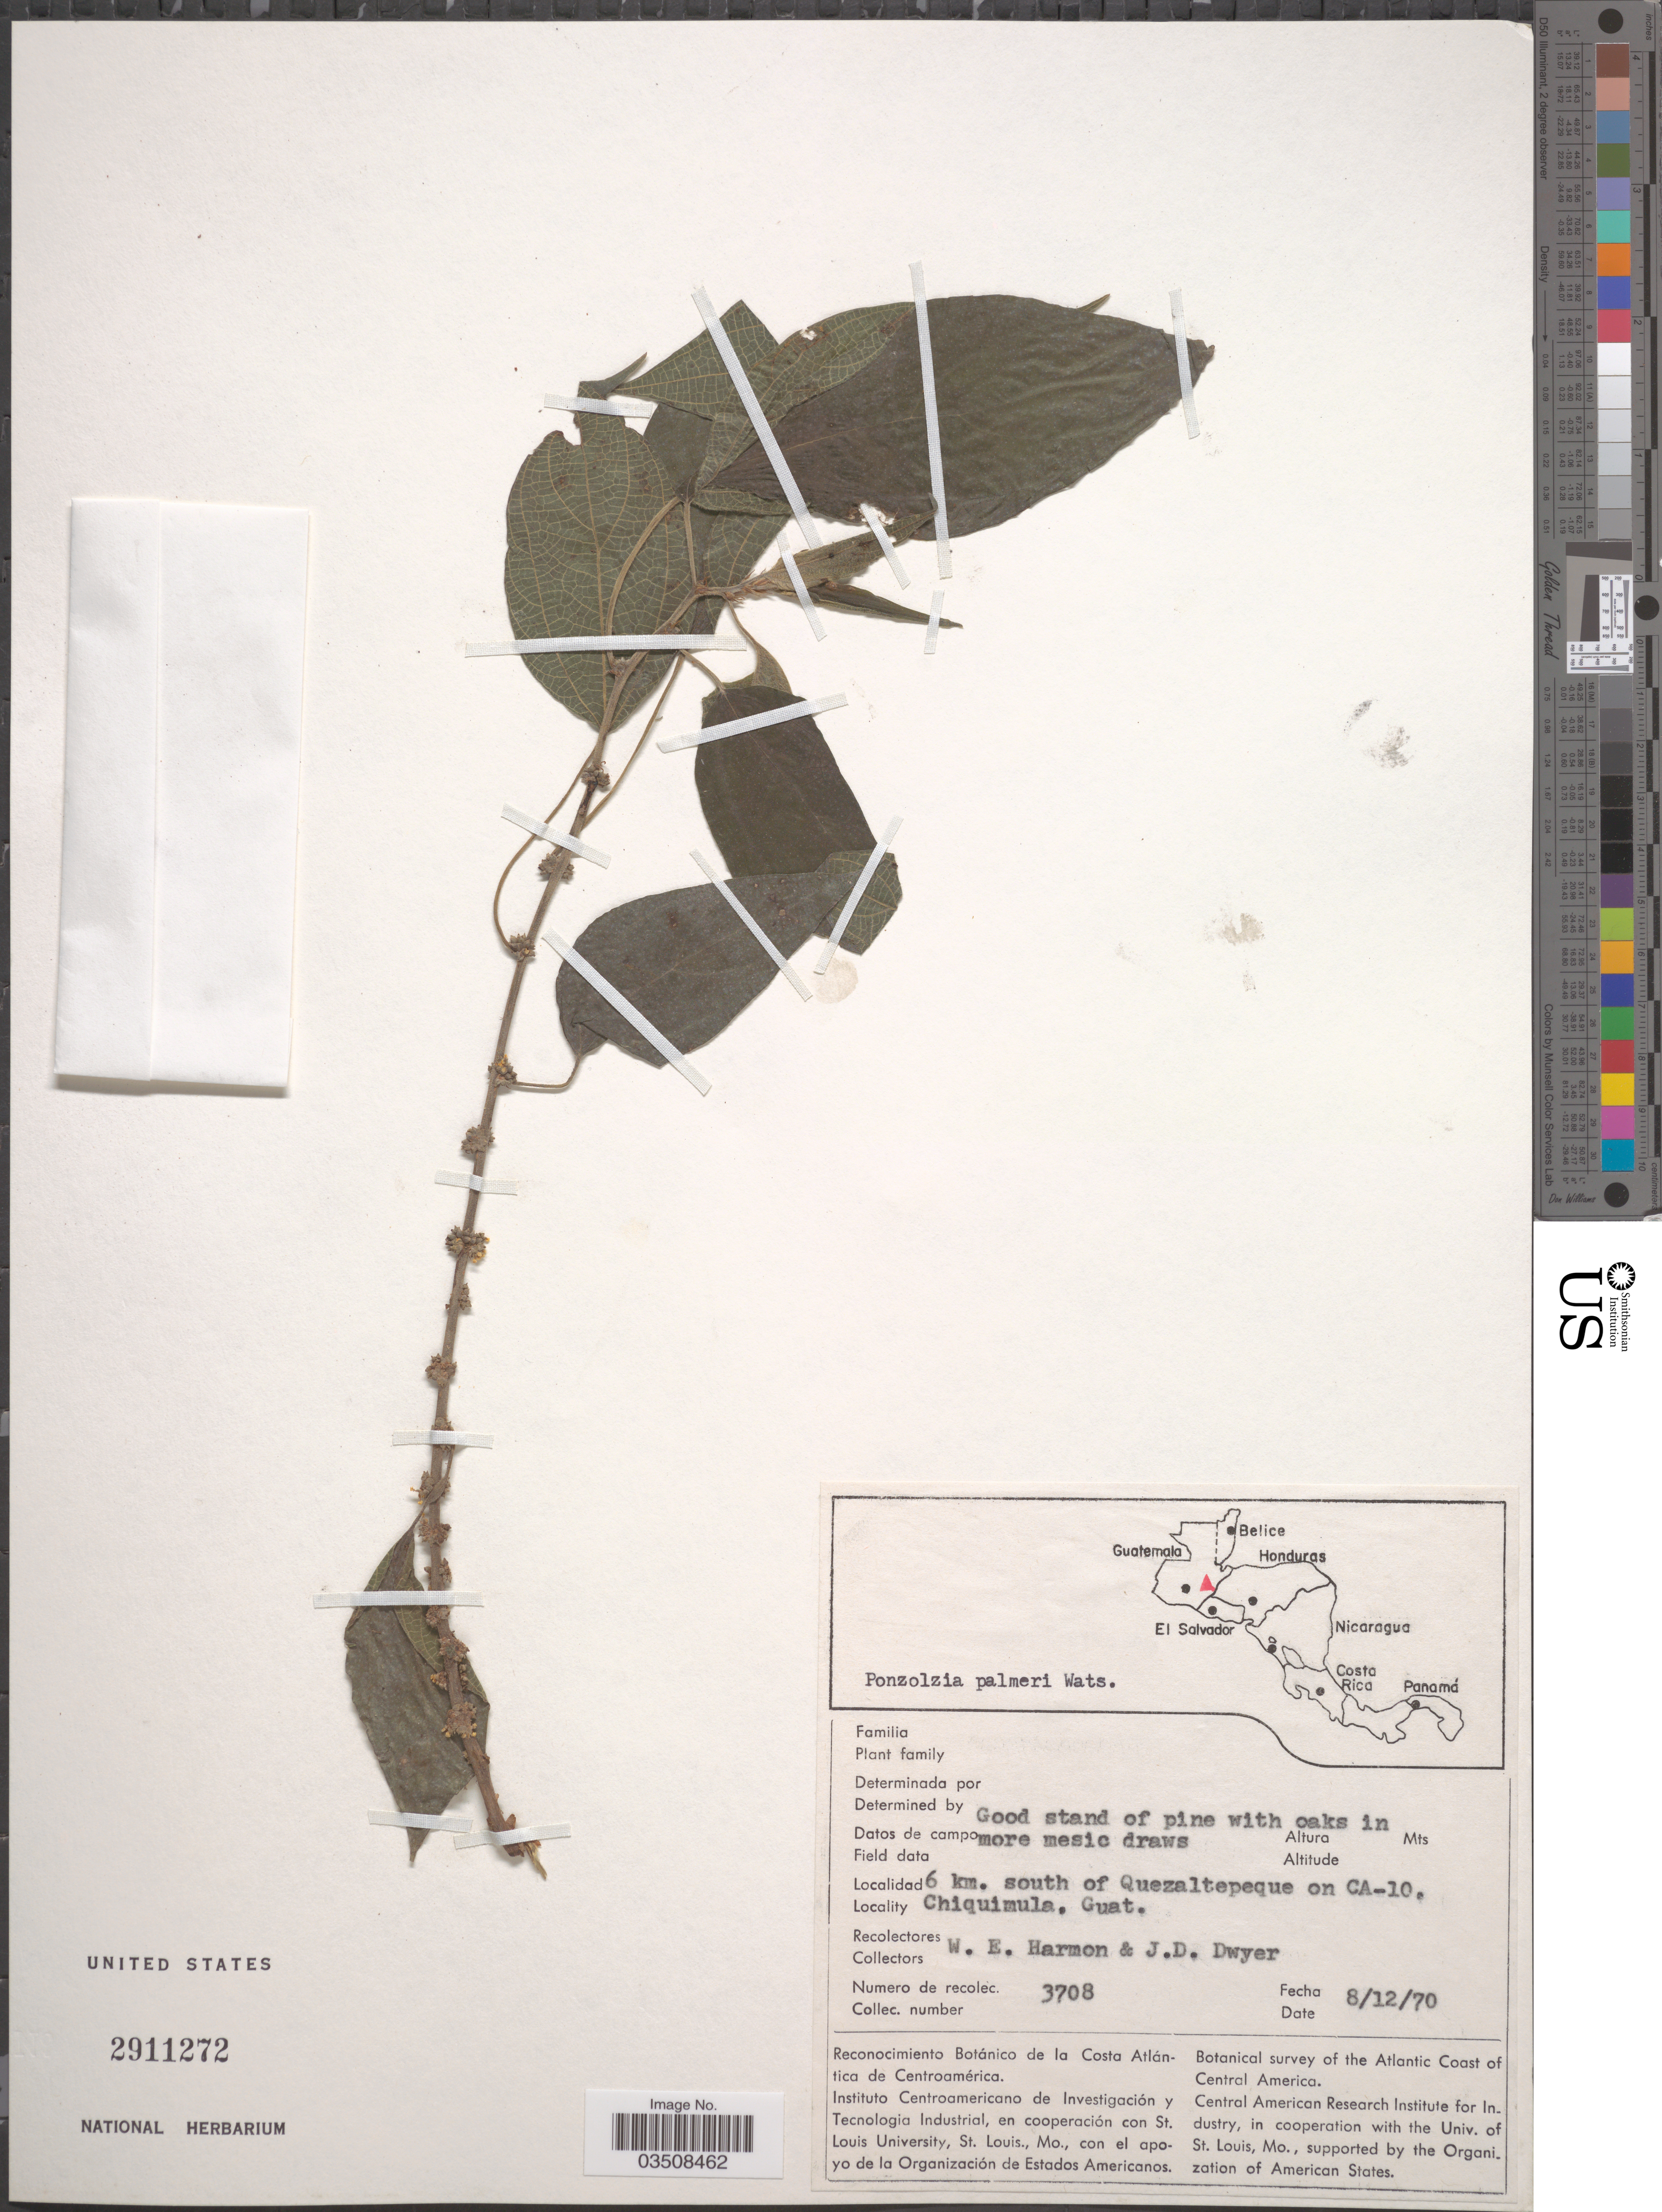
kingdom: Plantae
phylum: Tracheophyta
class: Magnoliopsida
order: Rosales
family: Urticaceae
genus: Pouzolzia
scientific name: Pouzolzia palmeri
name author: S. Watson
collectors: W. E. Harmon & J. D. Dwyer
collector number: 3708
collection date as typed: Transcribed d/m/y: 8/12/70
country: Guatemala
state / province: Chiquimula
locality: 6 km. south of Quezaltepeque on CA-10.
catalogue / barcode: US 2911272